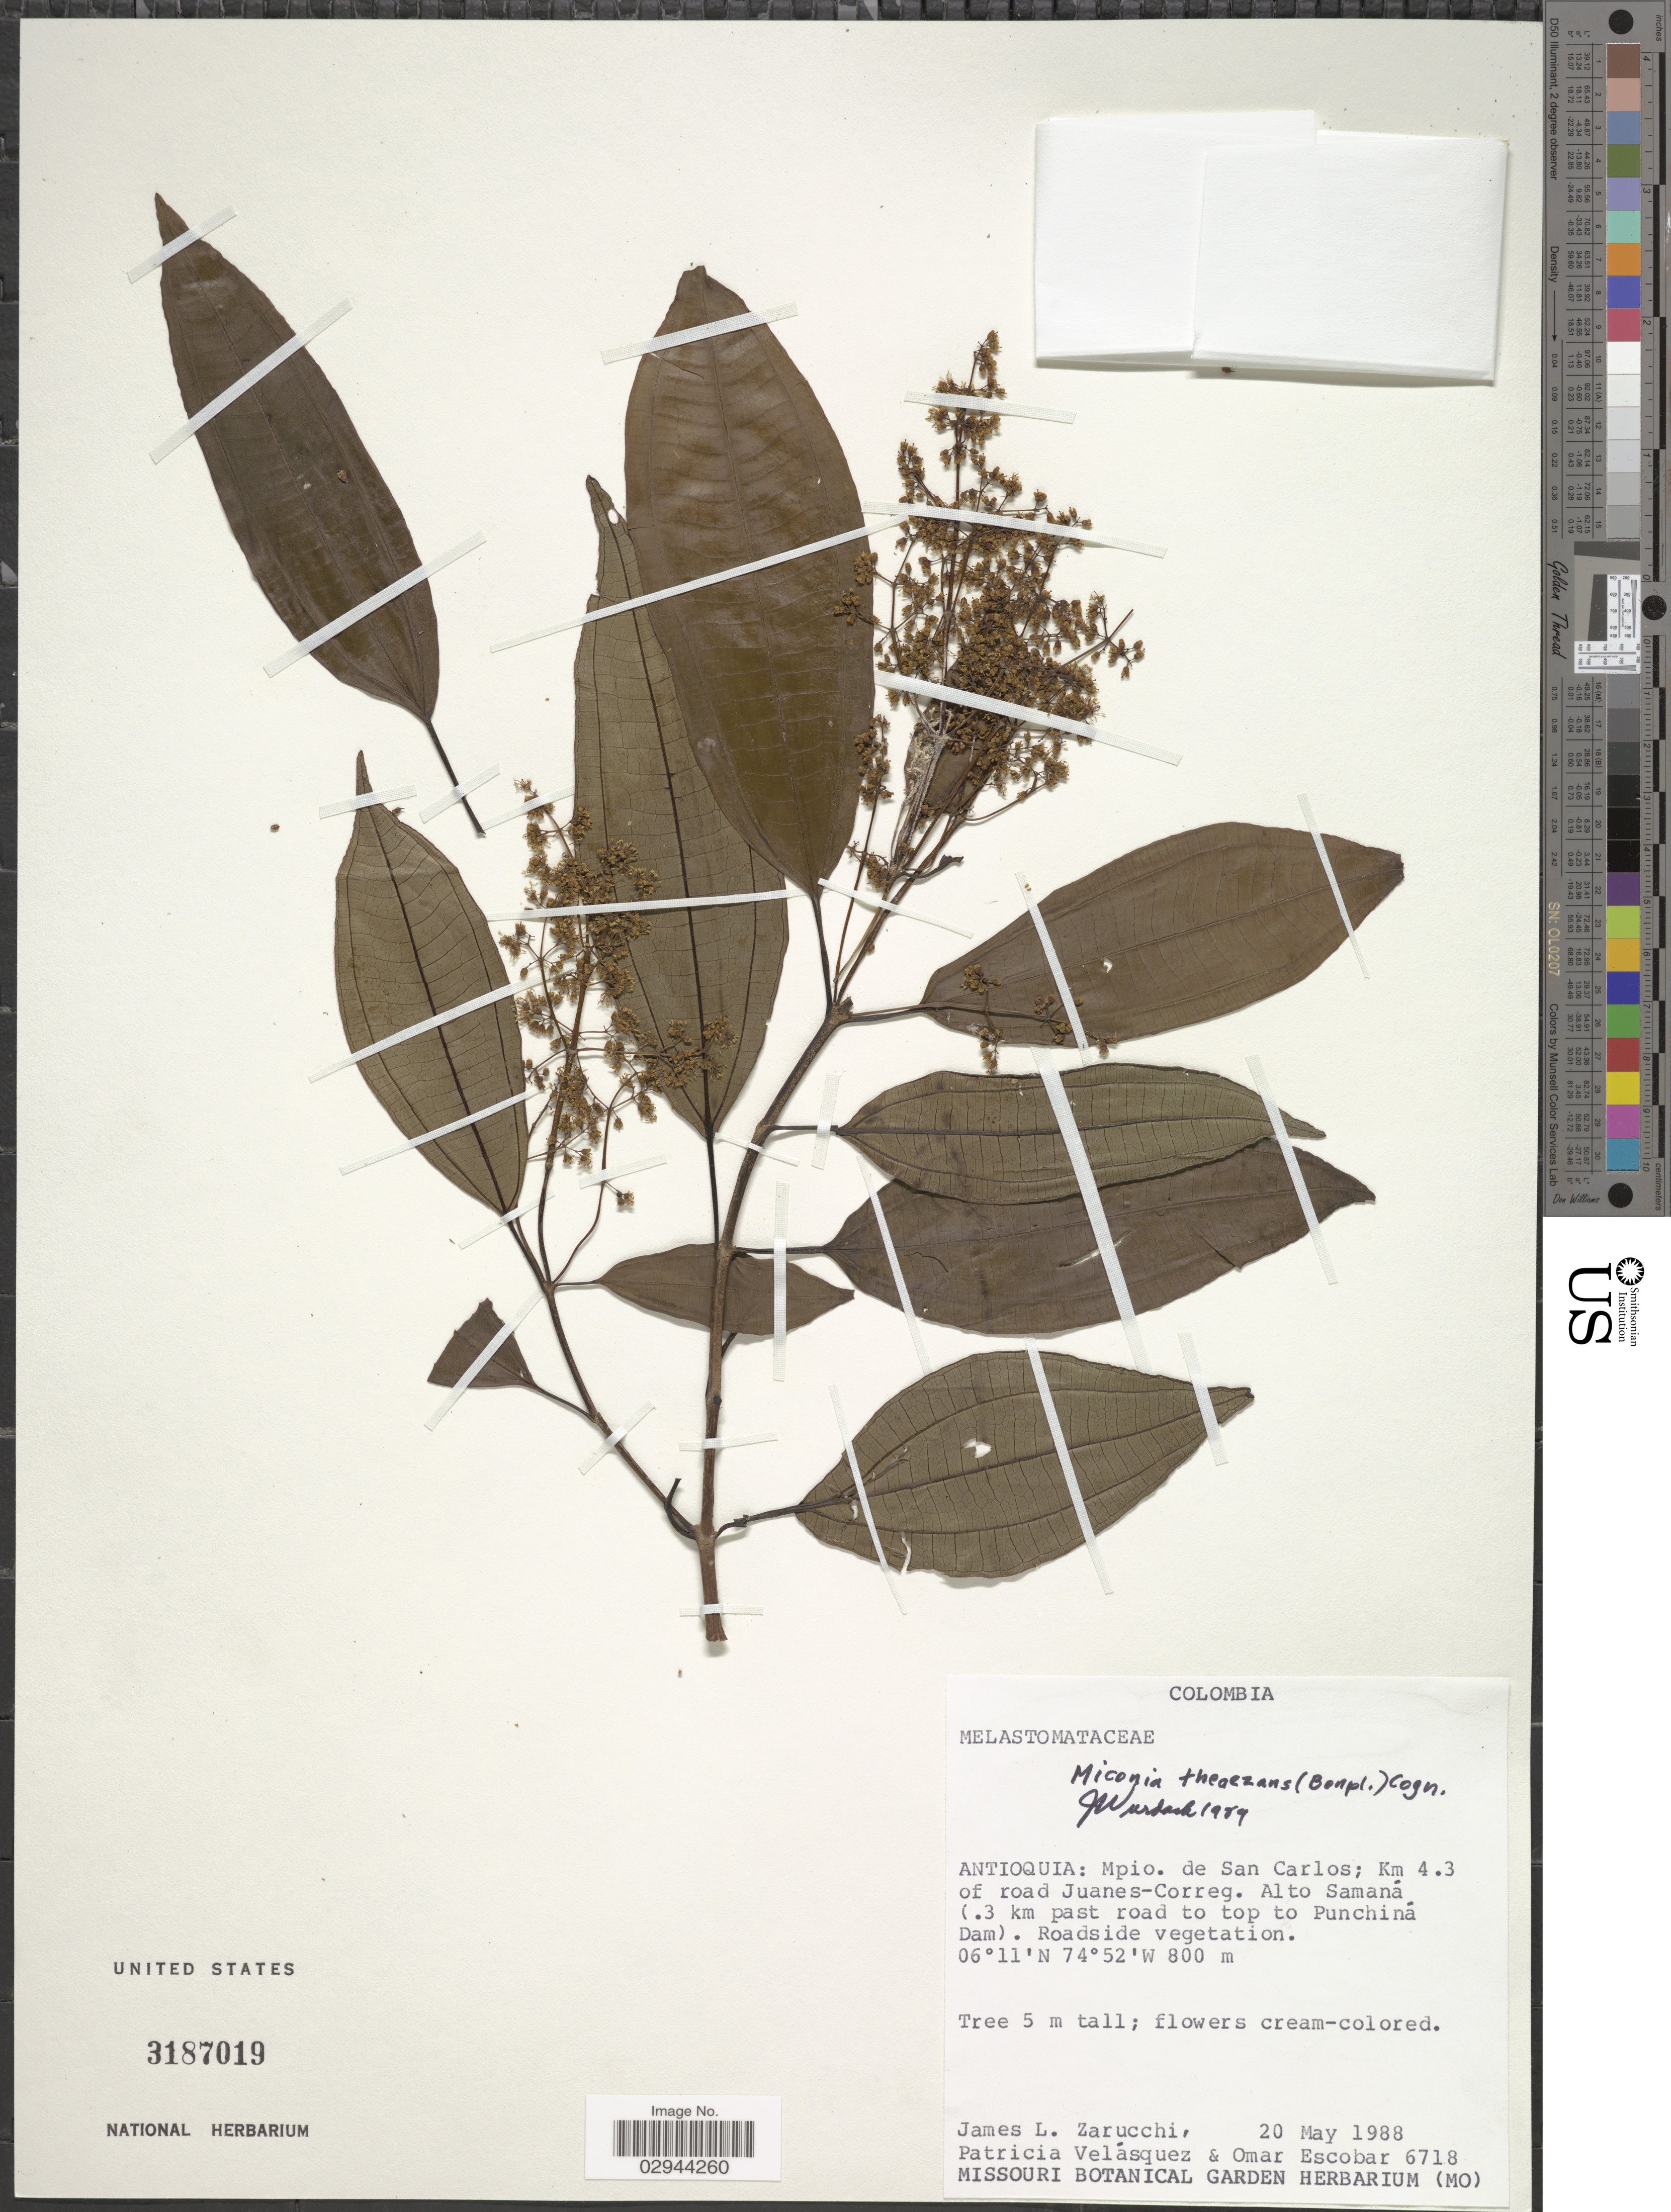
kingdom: Plantae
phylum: Tracheophyta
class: Magnoliopsida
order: Myrtales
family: Melastomataceae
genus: Miconia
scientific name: Miconia theizans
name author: (Bonpl.) Cogn.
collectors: J. L. Zarucchi, P. Velasquez & O. D. Escobar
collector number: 6718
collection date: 1988-05-20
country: Colombia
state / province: Antioquia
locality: Mpio. de San Carlos, Km 4.3 of road Juanes-Correg. Alto Samaná (3 km past road to top to Puchiná Dam).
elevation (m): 800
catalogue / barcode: US 3187019